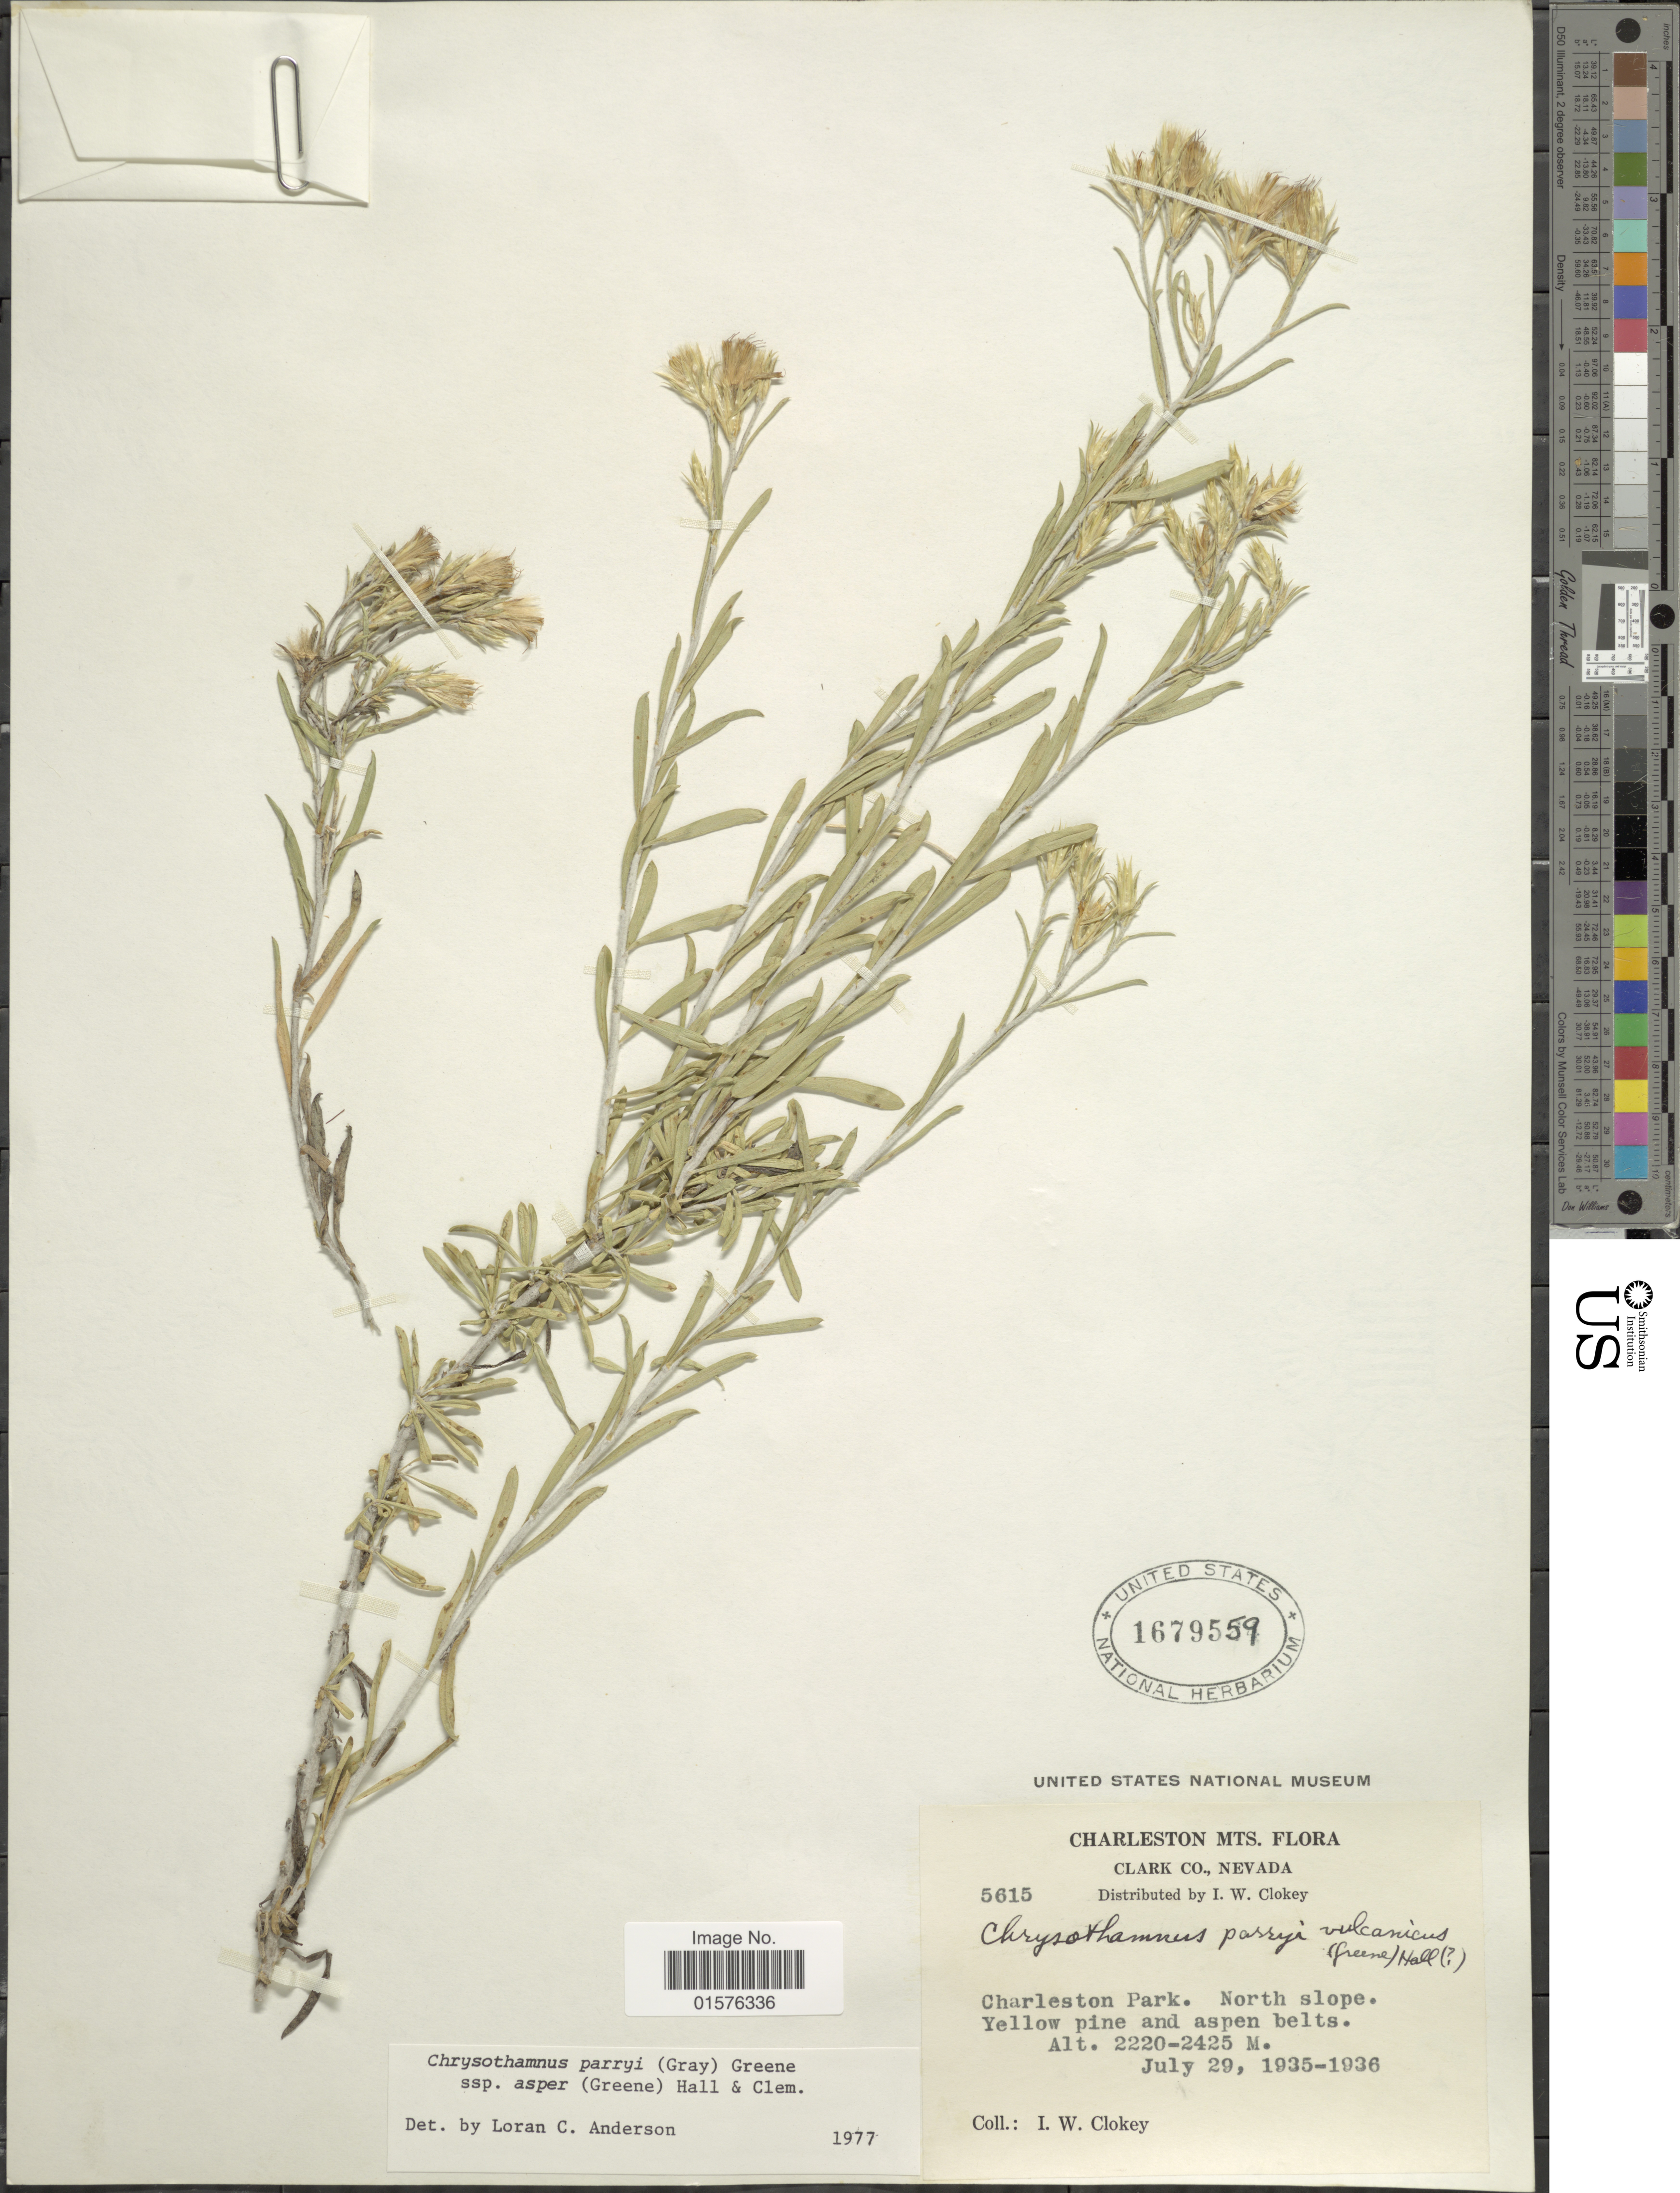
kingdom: Plantae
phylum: Tracheophyta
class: Magnoliopsida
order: Asterales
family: Asteraceae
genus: Ericameria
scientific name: Ericameria parryi var. aspera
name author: (S.W. Greene) G.L. Nesom & G.I. Baird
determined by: Urbatsch, Lowell E., Curator (LSU), Louisiana State University (UNITED STATES)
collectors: I. W. Clokey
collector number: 5615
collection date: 1935-07-29/1936-07-29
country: United States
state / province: Nevada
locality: Charleston Mts. Clark Co., Charleston Park. North slope.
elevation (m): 2220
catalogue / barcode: US 1679559